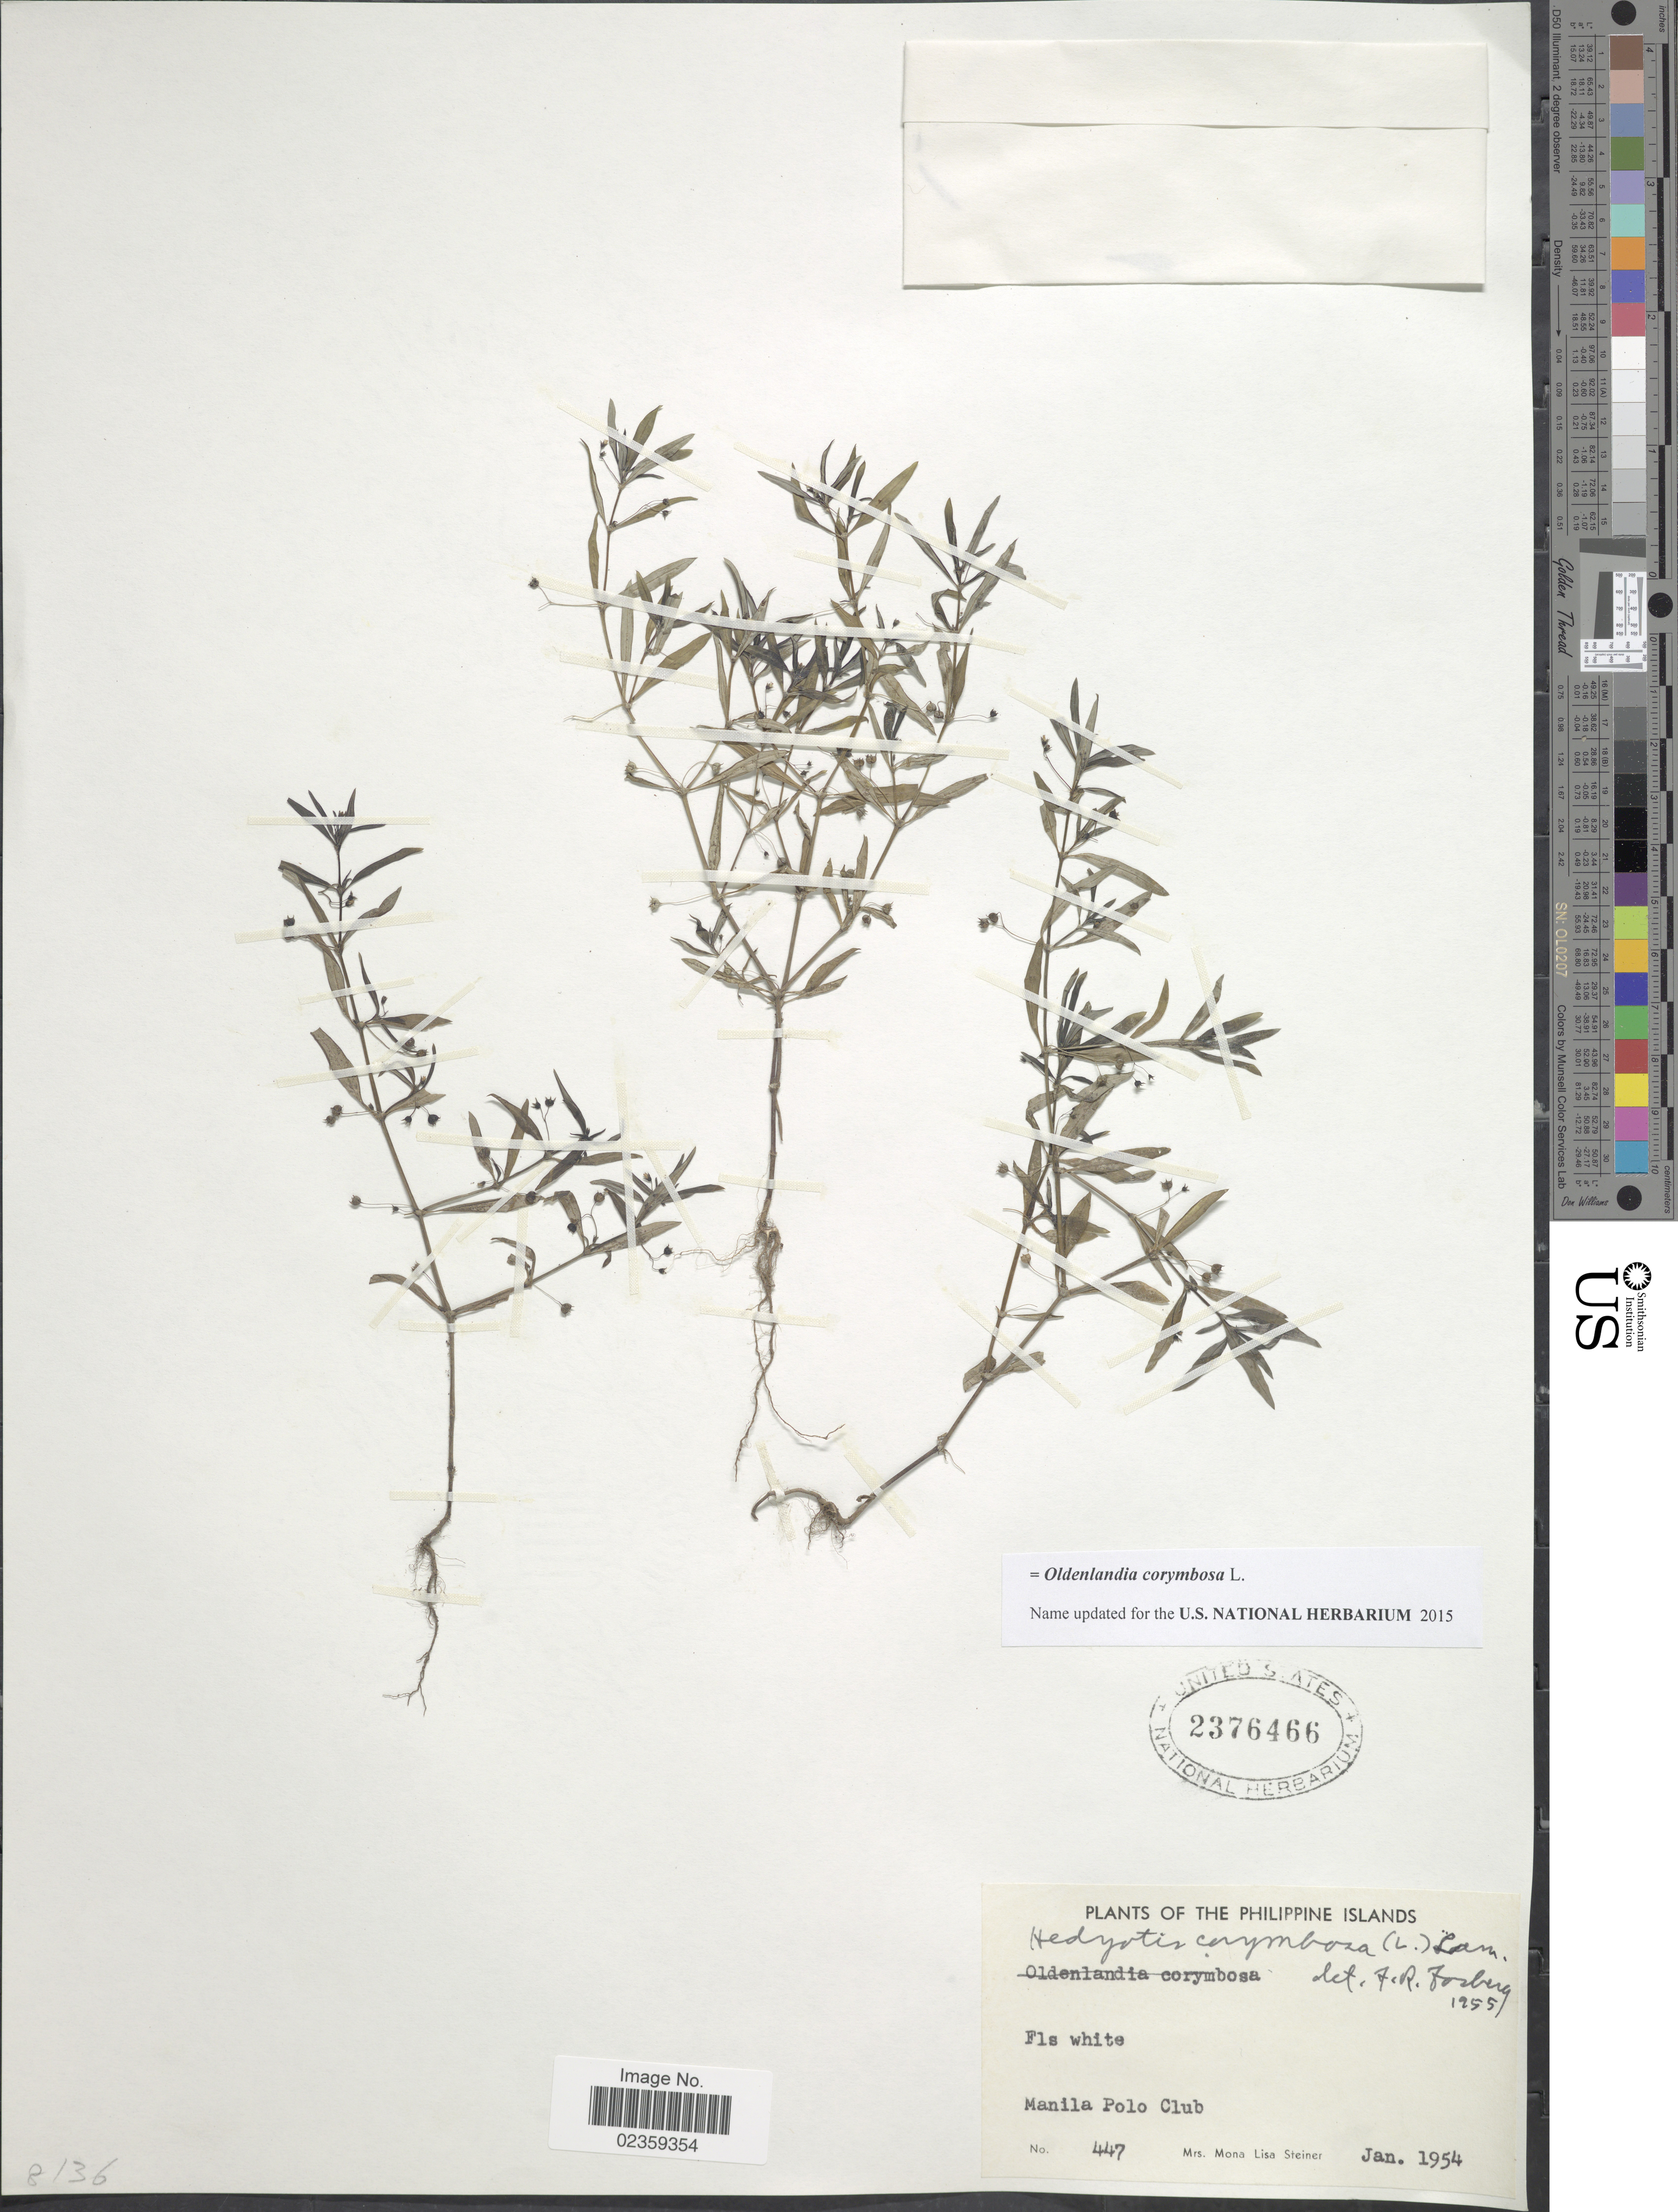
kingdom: Plantae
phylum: Tracheophyta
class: Magnoliopsida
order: Gentianales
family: Rubiaceae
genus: Oldenlandia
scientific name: Oldenlandia corymbosa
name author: L.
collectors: M. Steiner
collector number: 447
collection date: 1954-01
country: Philippines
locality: Manila Polo Club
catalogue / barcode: US 2376466